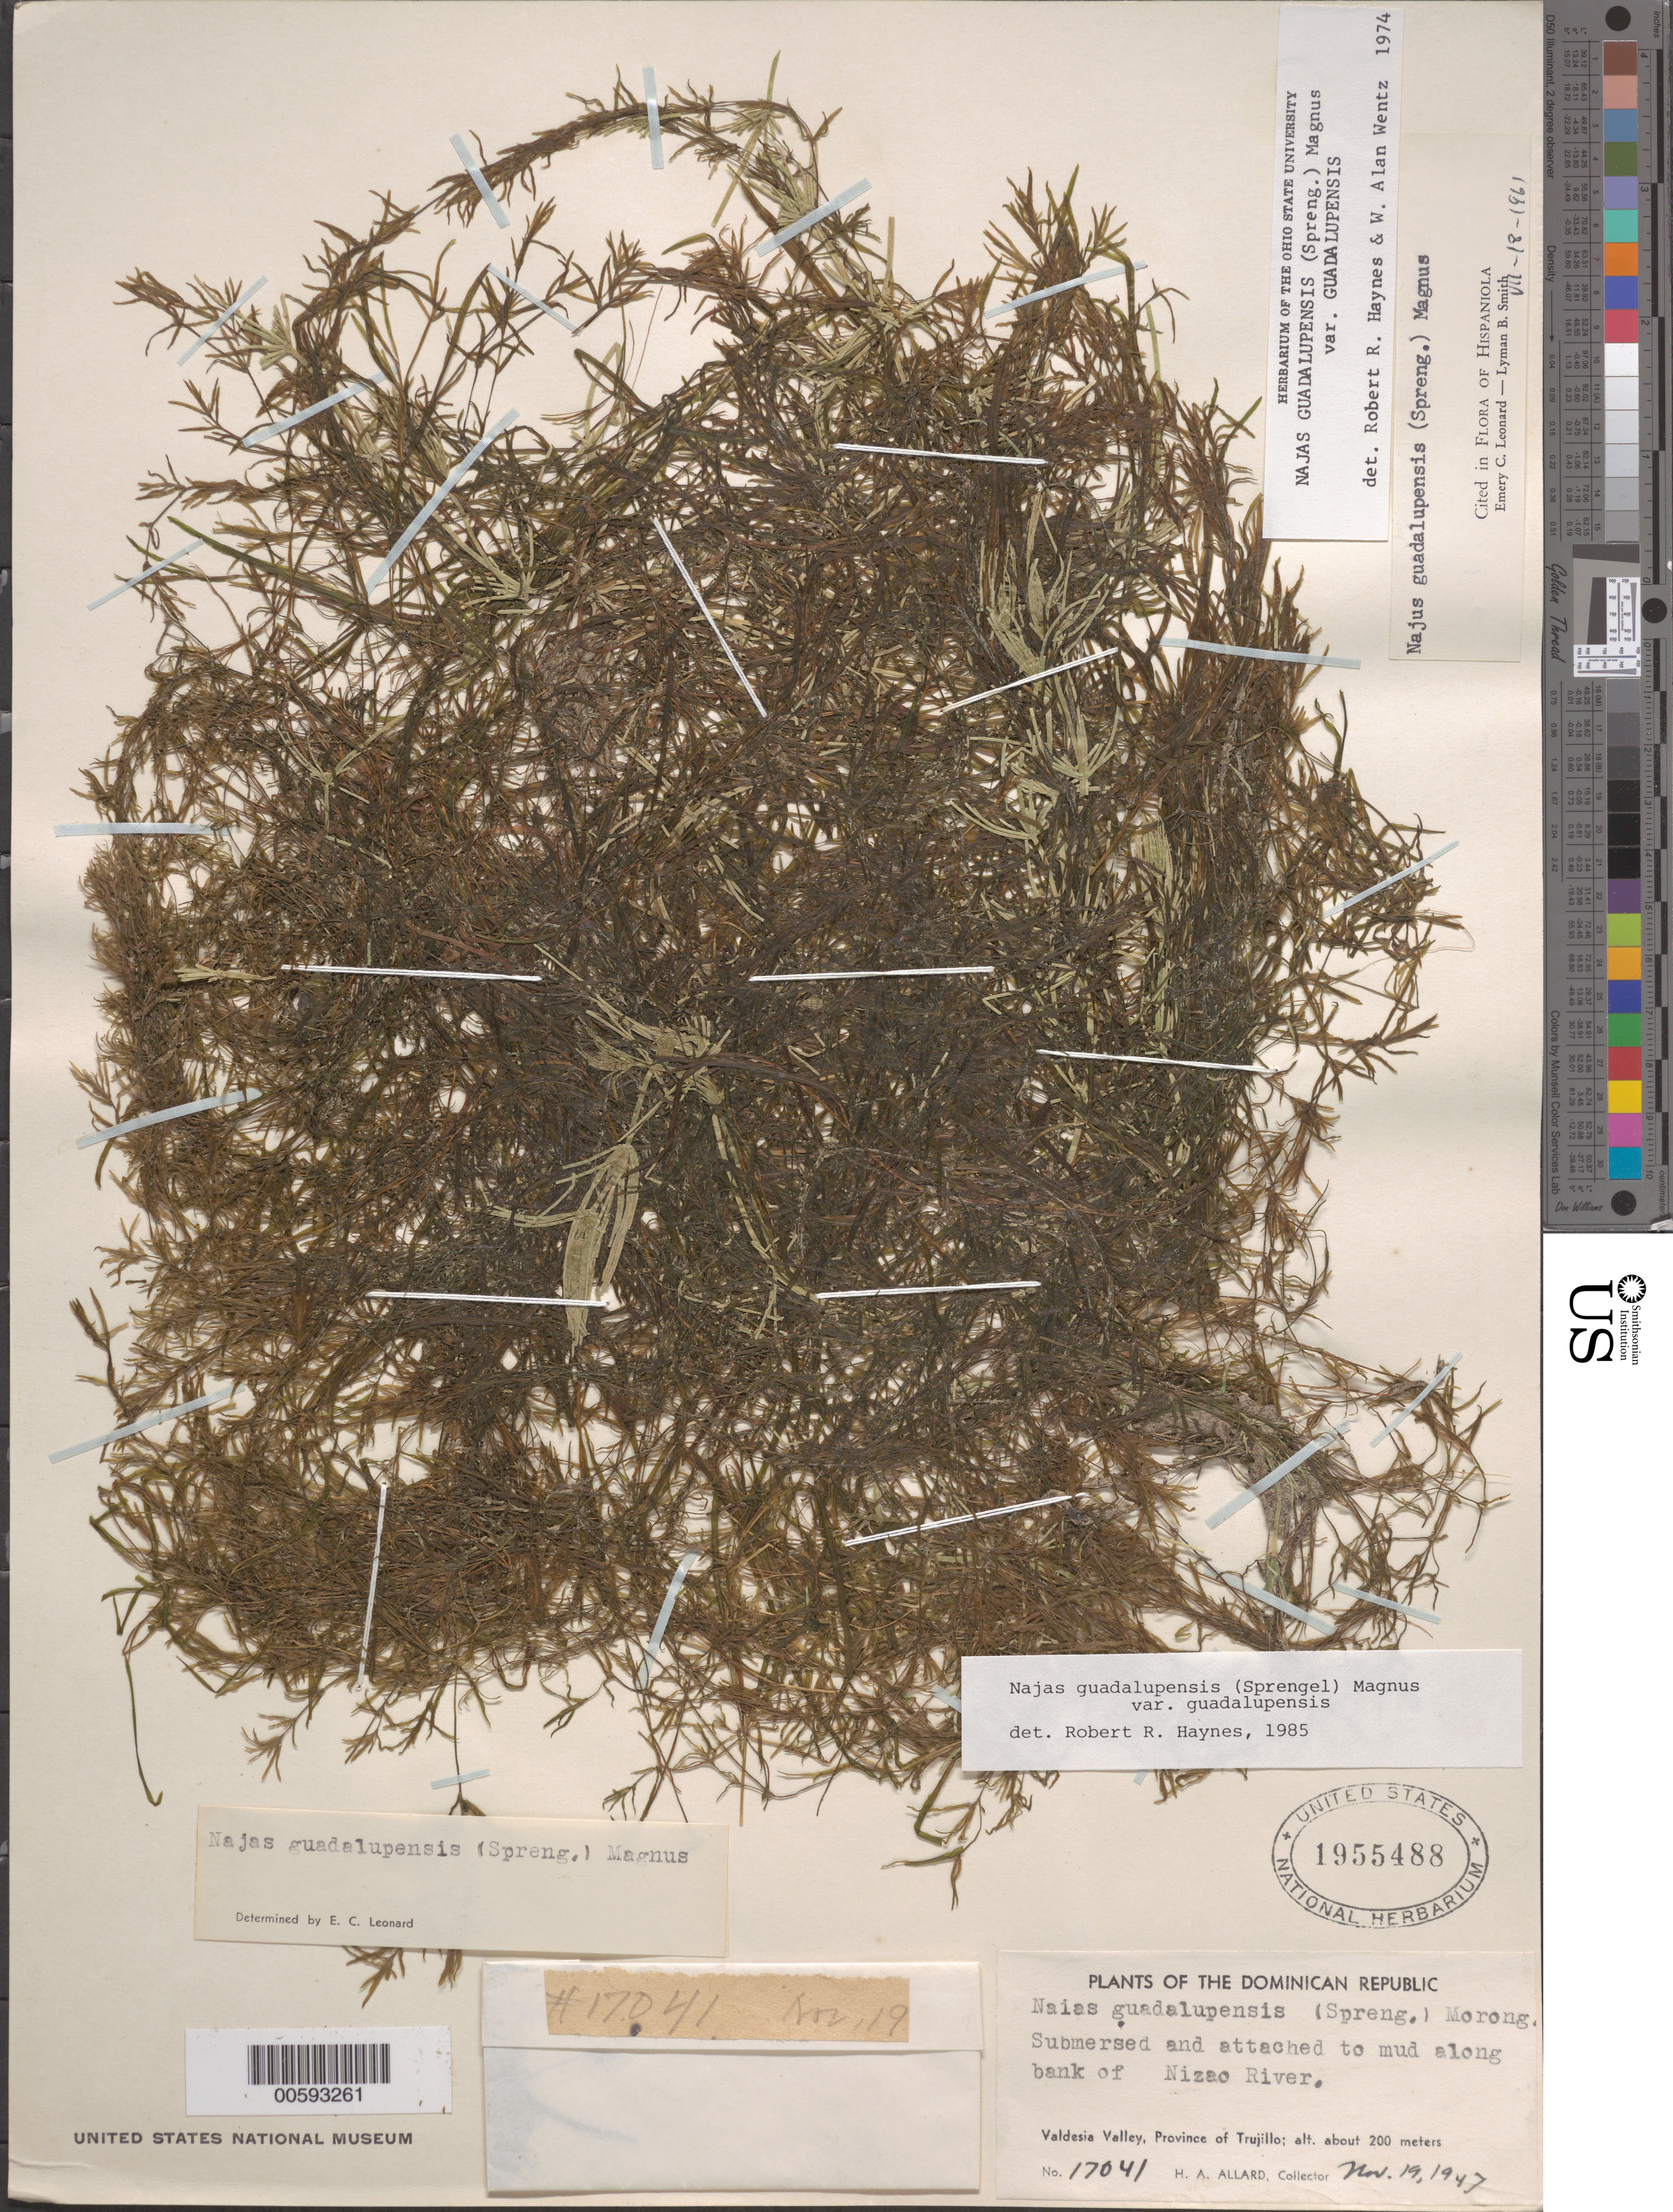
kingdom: Plantae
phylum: Tracheophyta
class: Liliopsida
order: Alismatales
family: Hydrocharitaceae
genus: Najas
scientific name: Najas guadalupensis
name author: (Spreng.) Magnus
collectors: H. A. Allard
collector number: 17041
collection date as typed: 19 Nov 1947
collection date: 1947-11-19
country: Dominican Republic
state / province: San Cristóbal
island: Hispaniola Island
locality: Valdesia Valley. [Trujillo Province = San Cristóbal Province.]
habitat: submerged and attached to mud along bank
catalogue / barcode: US 1955488